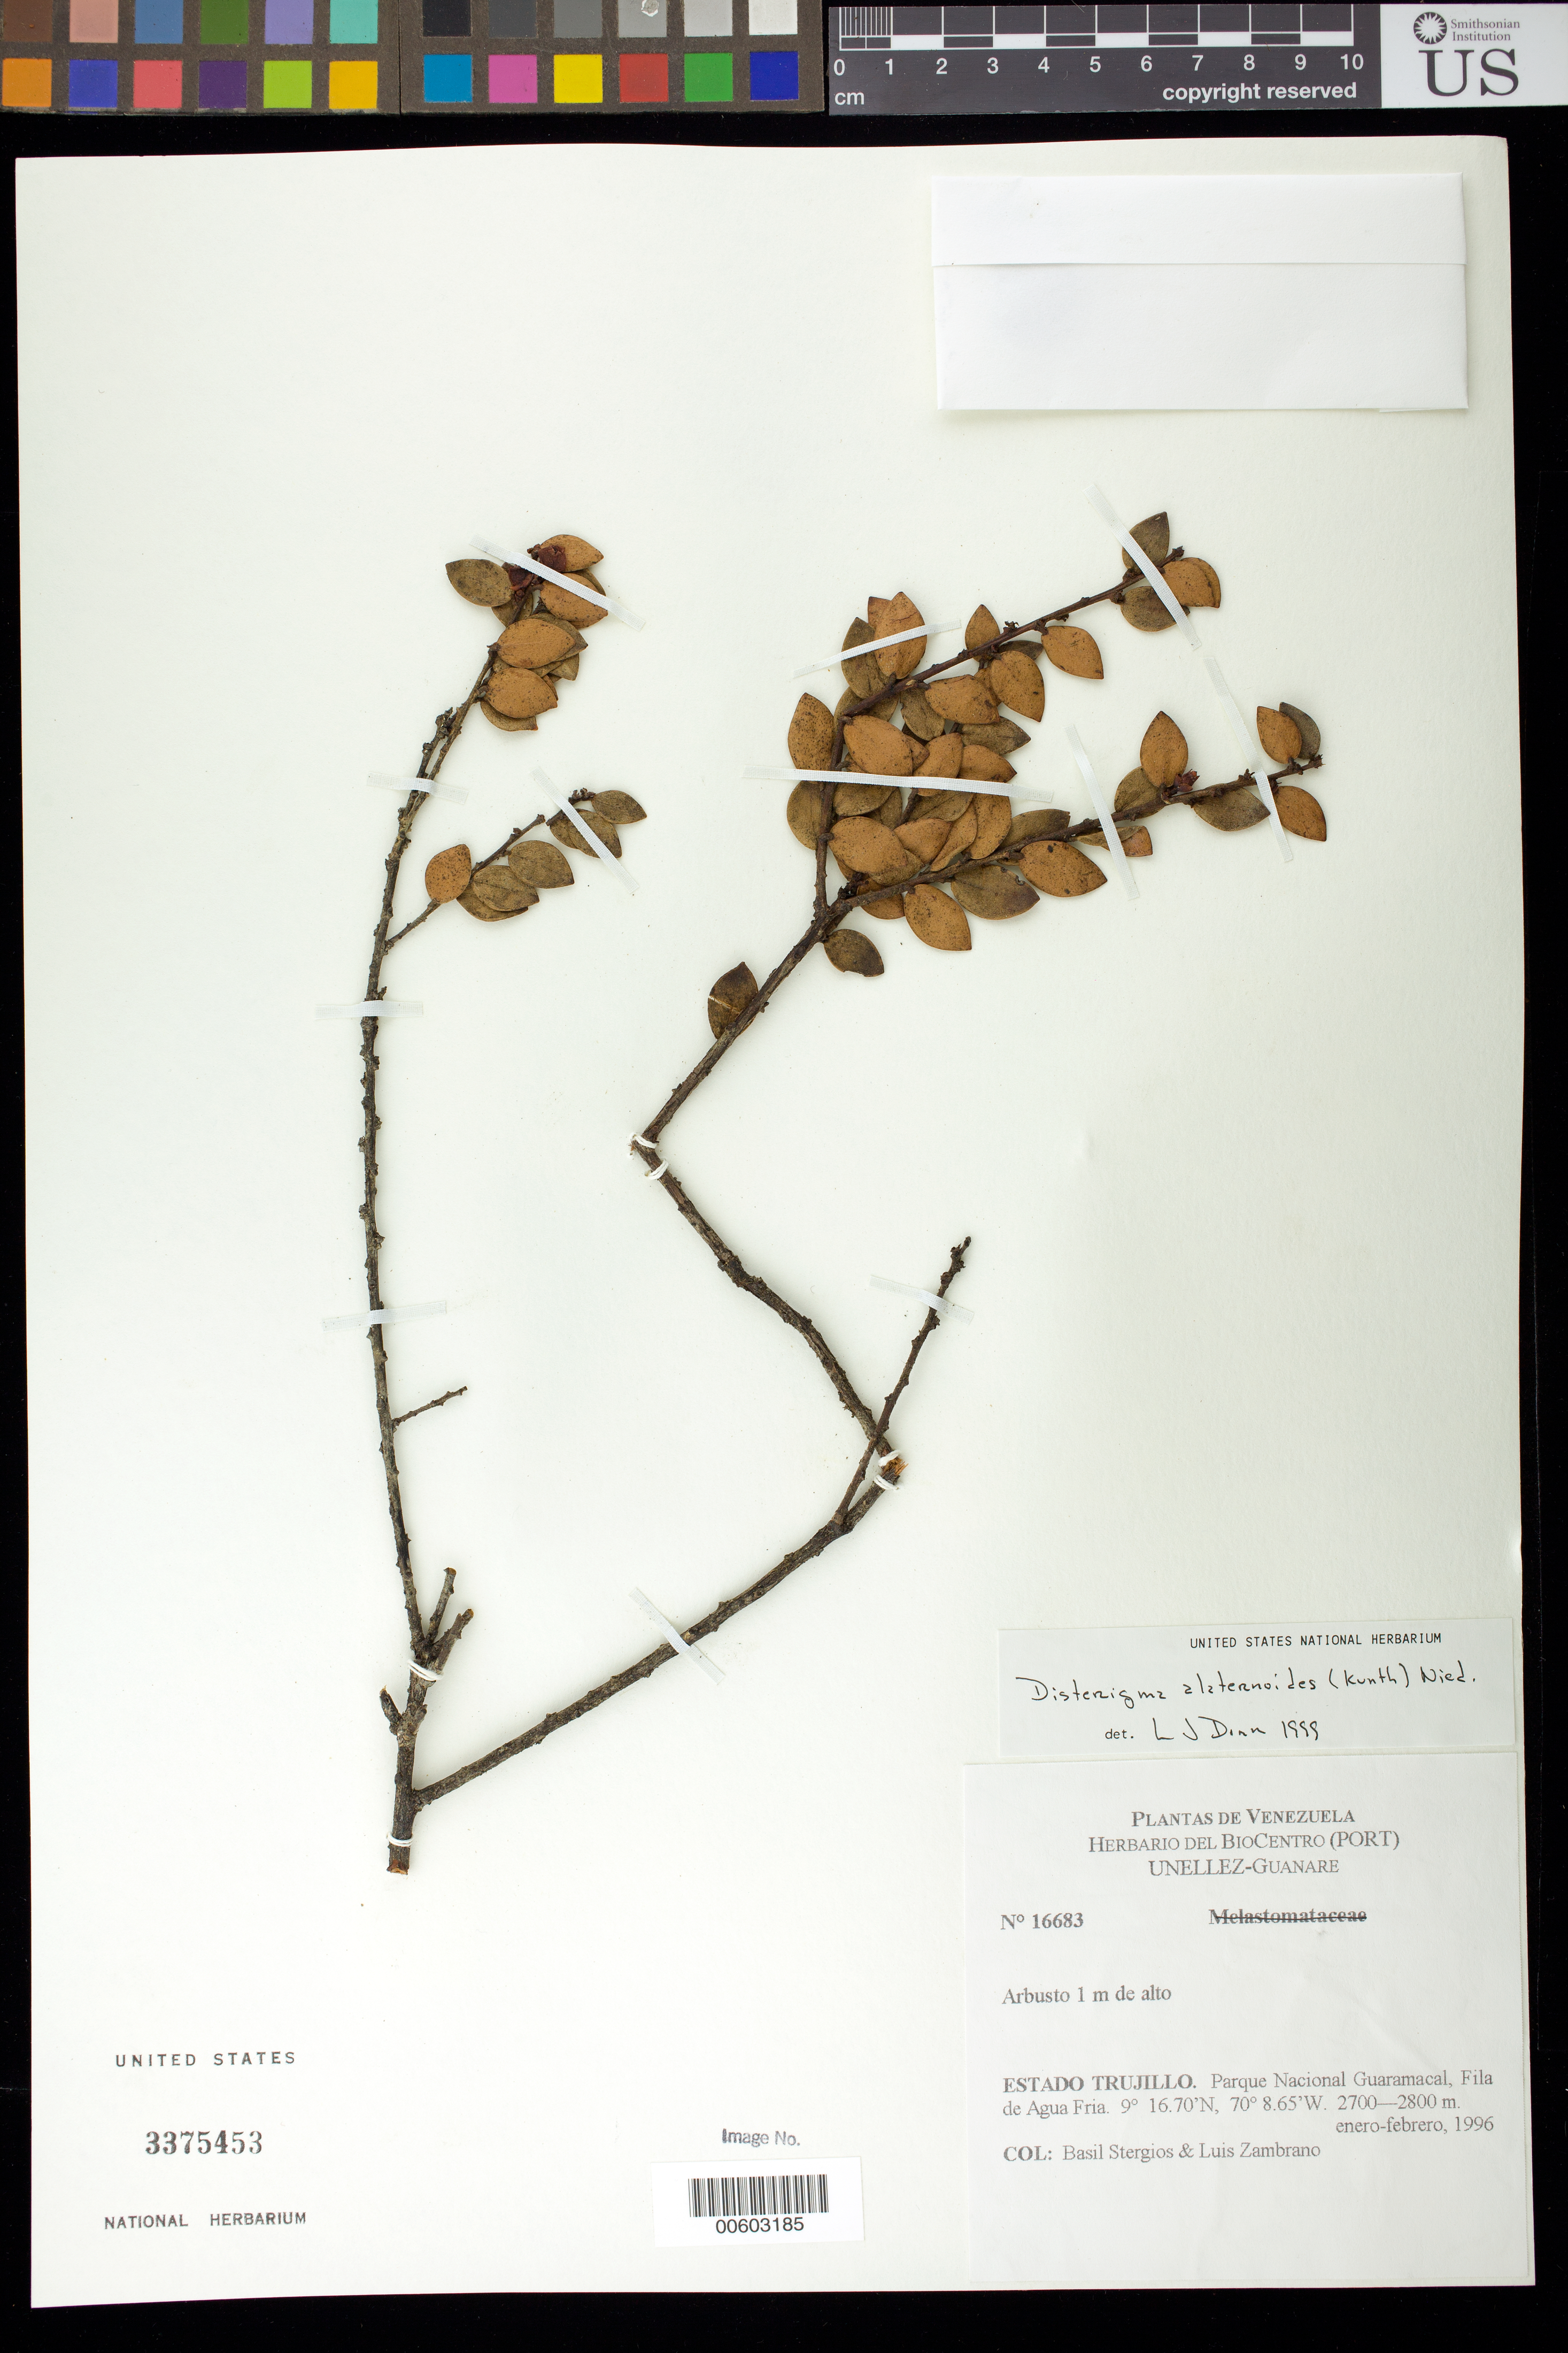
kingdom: Plantae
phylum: Tracheophyta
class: Magnoliopsida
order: Ericales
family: Ericaceae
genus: Disterigma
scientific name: Disterigma alaternoides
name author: (Kunth) Nied.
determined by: Dorr, L. J., (BOT), Smithsonian Institution - National Museum of Natural History (UNITED STATES)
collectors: B. G. Stergios & L. Zambrano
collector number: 16683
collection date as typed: Jan 1996 to -- Feb 1996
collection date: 1996-01/1996-02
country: Venezuela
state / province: Trujillo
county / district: Boconó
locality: Parque Nacional Guaramacal, Fila de Agua Fria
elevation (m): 2700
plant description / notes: CTES, PORT, US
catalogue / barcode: US 3375453